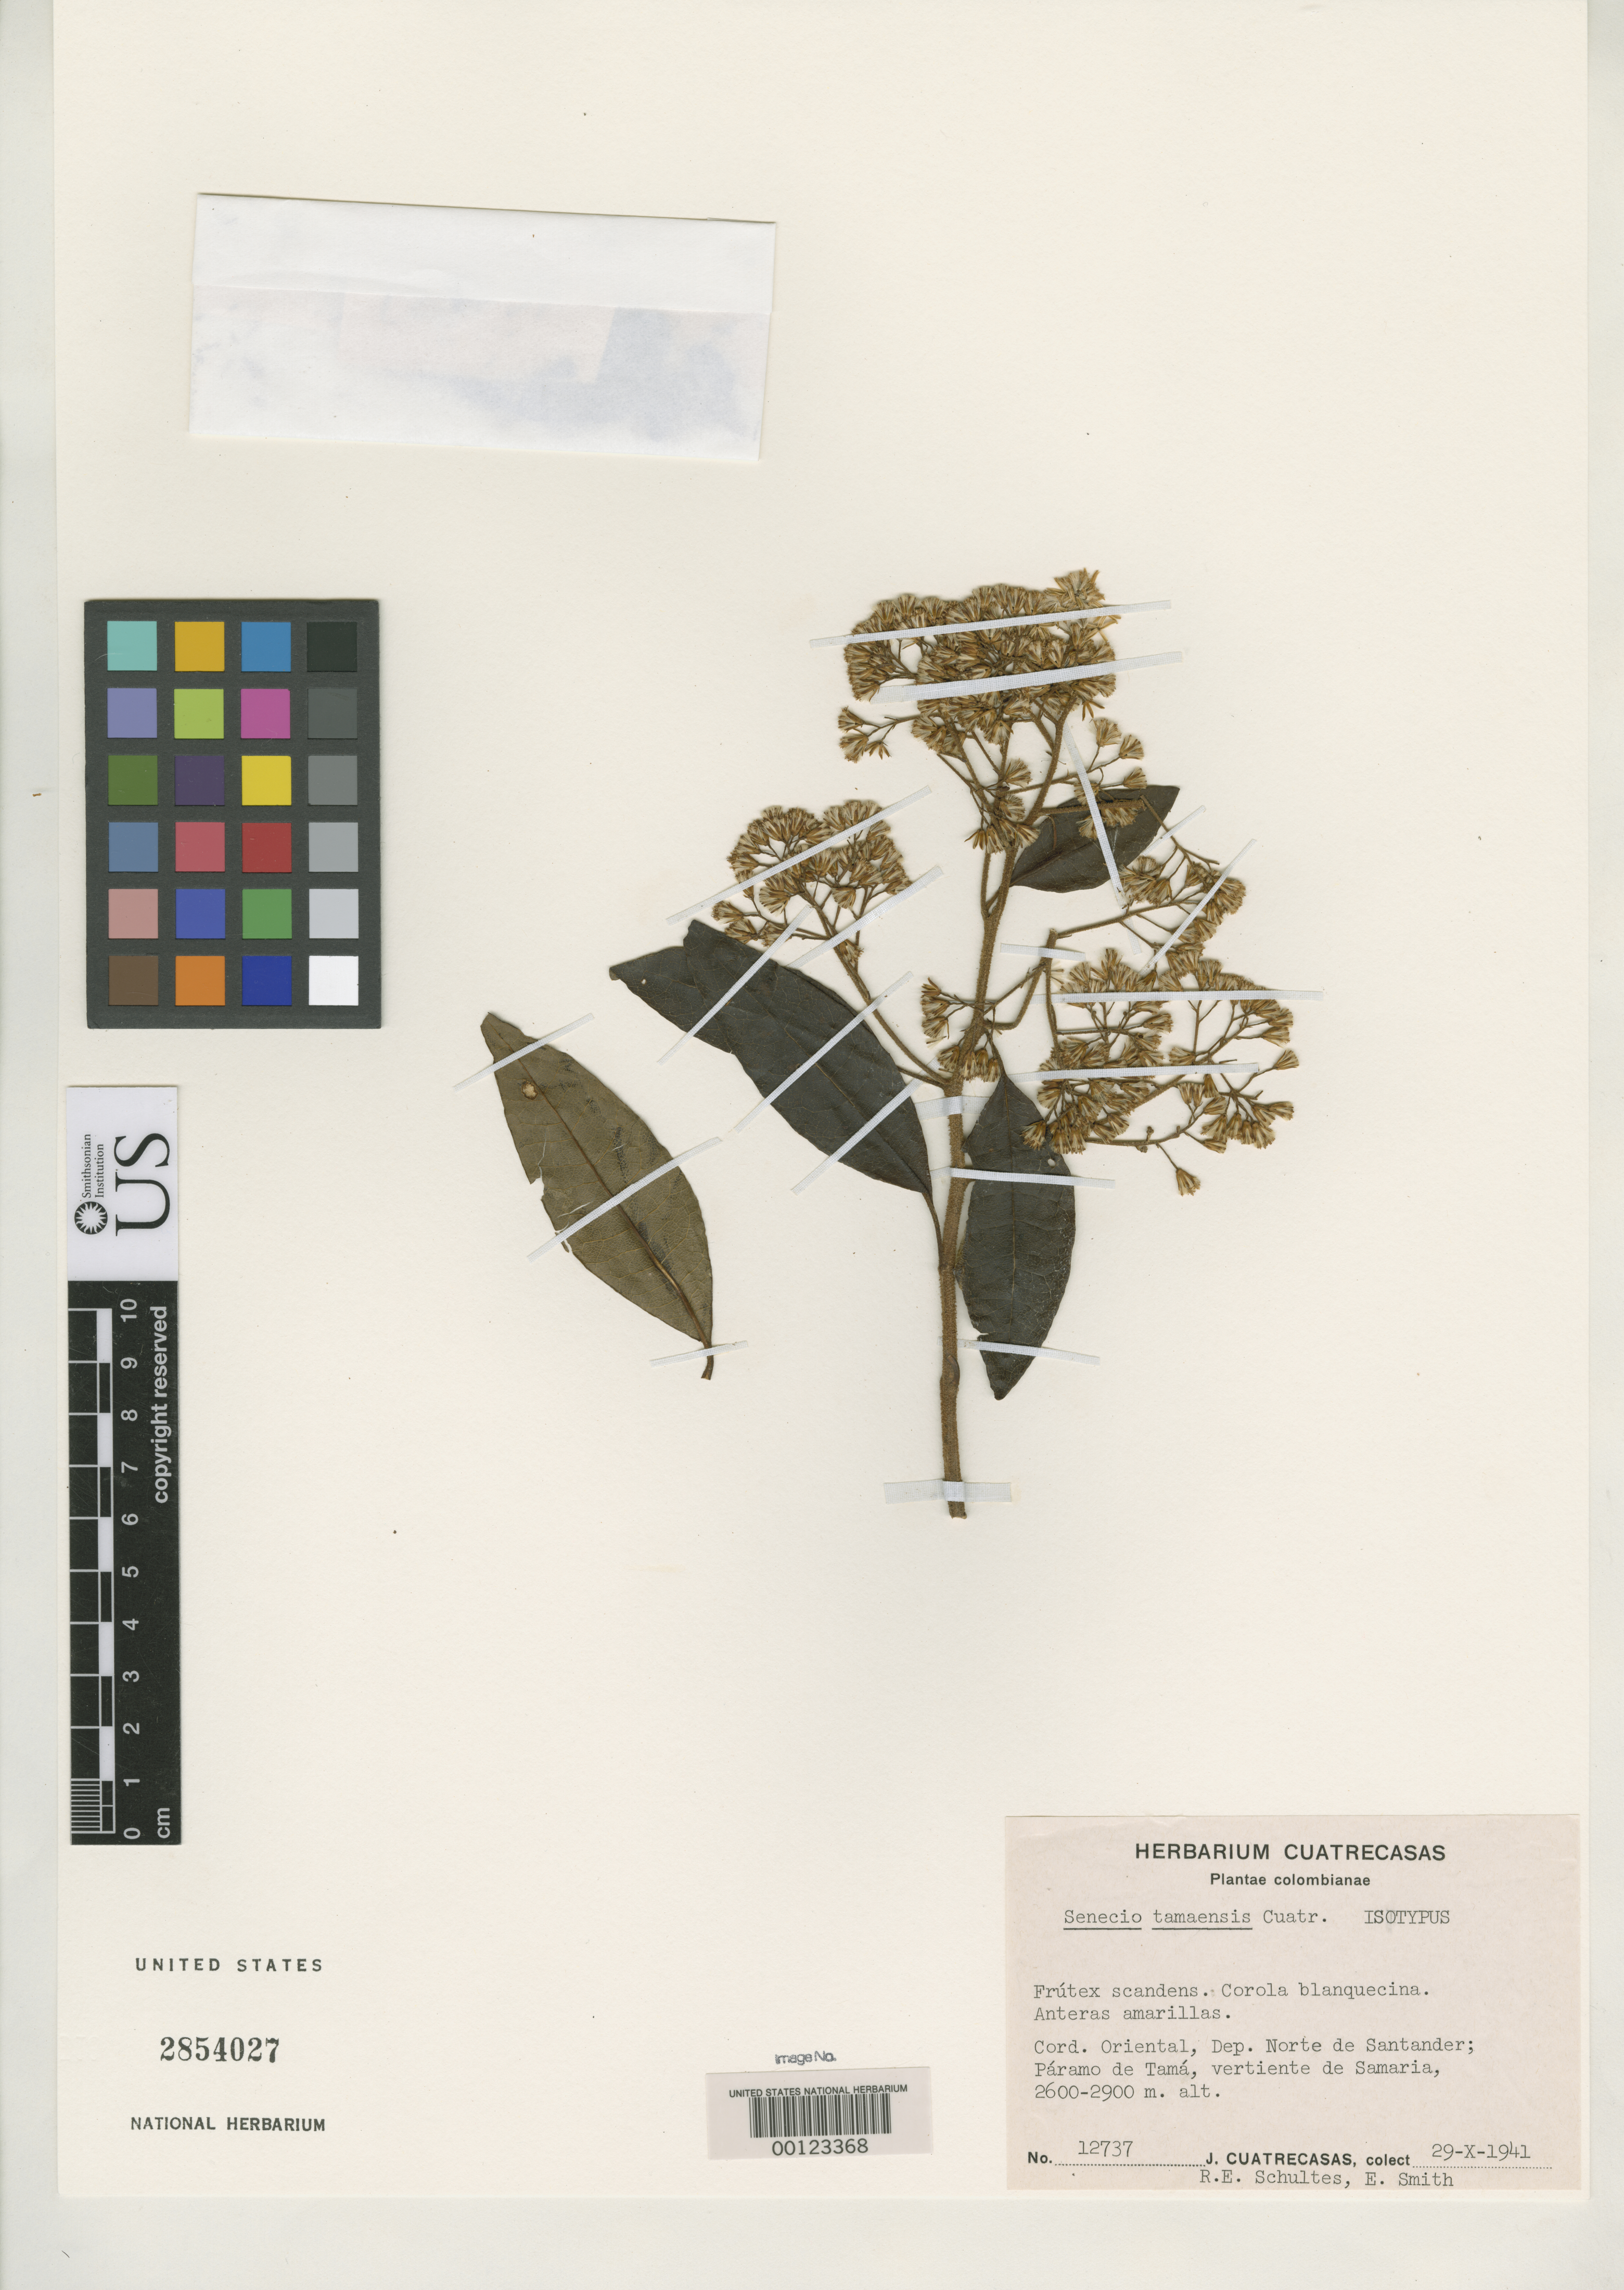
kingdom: Plantae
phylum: Tracheophyta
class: Magnoliopsida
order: Asterales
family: Asteraceae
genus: Senecio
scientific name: Senecio tamaensis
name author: Cuatrec.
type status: Isotype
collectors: J. Cuatrecasas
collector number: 12737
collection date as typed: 29 Oct 1941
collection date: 1941-10-29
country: Colombia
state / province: Norte de Santander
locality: Páramo de Tama, Samoria.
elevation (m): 2600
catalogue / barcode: US 2854027